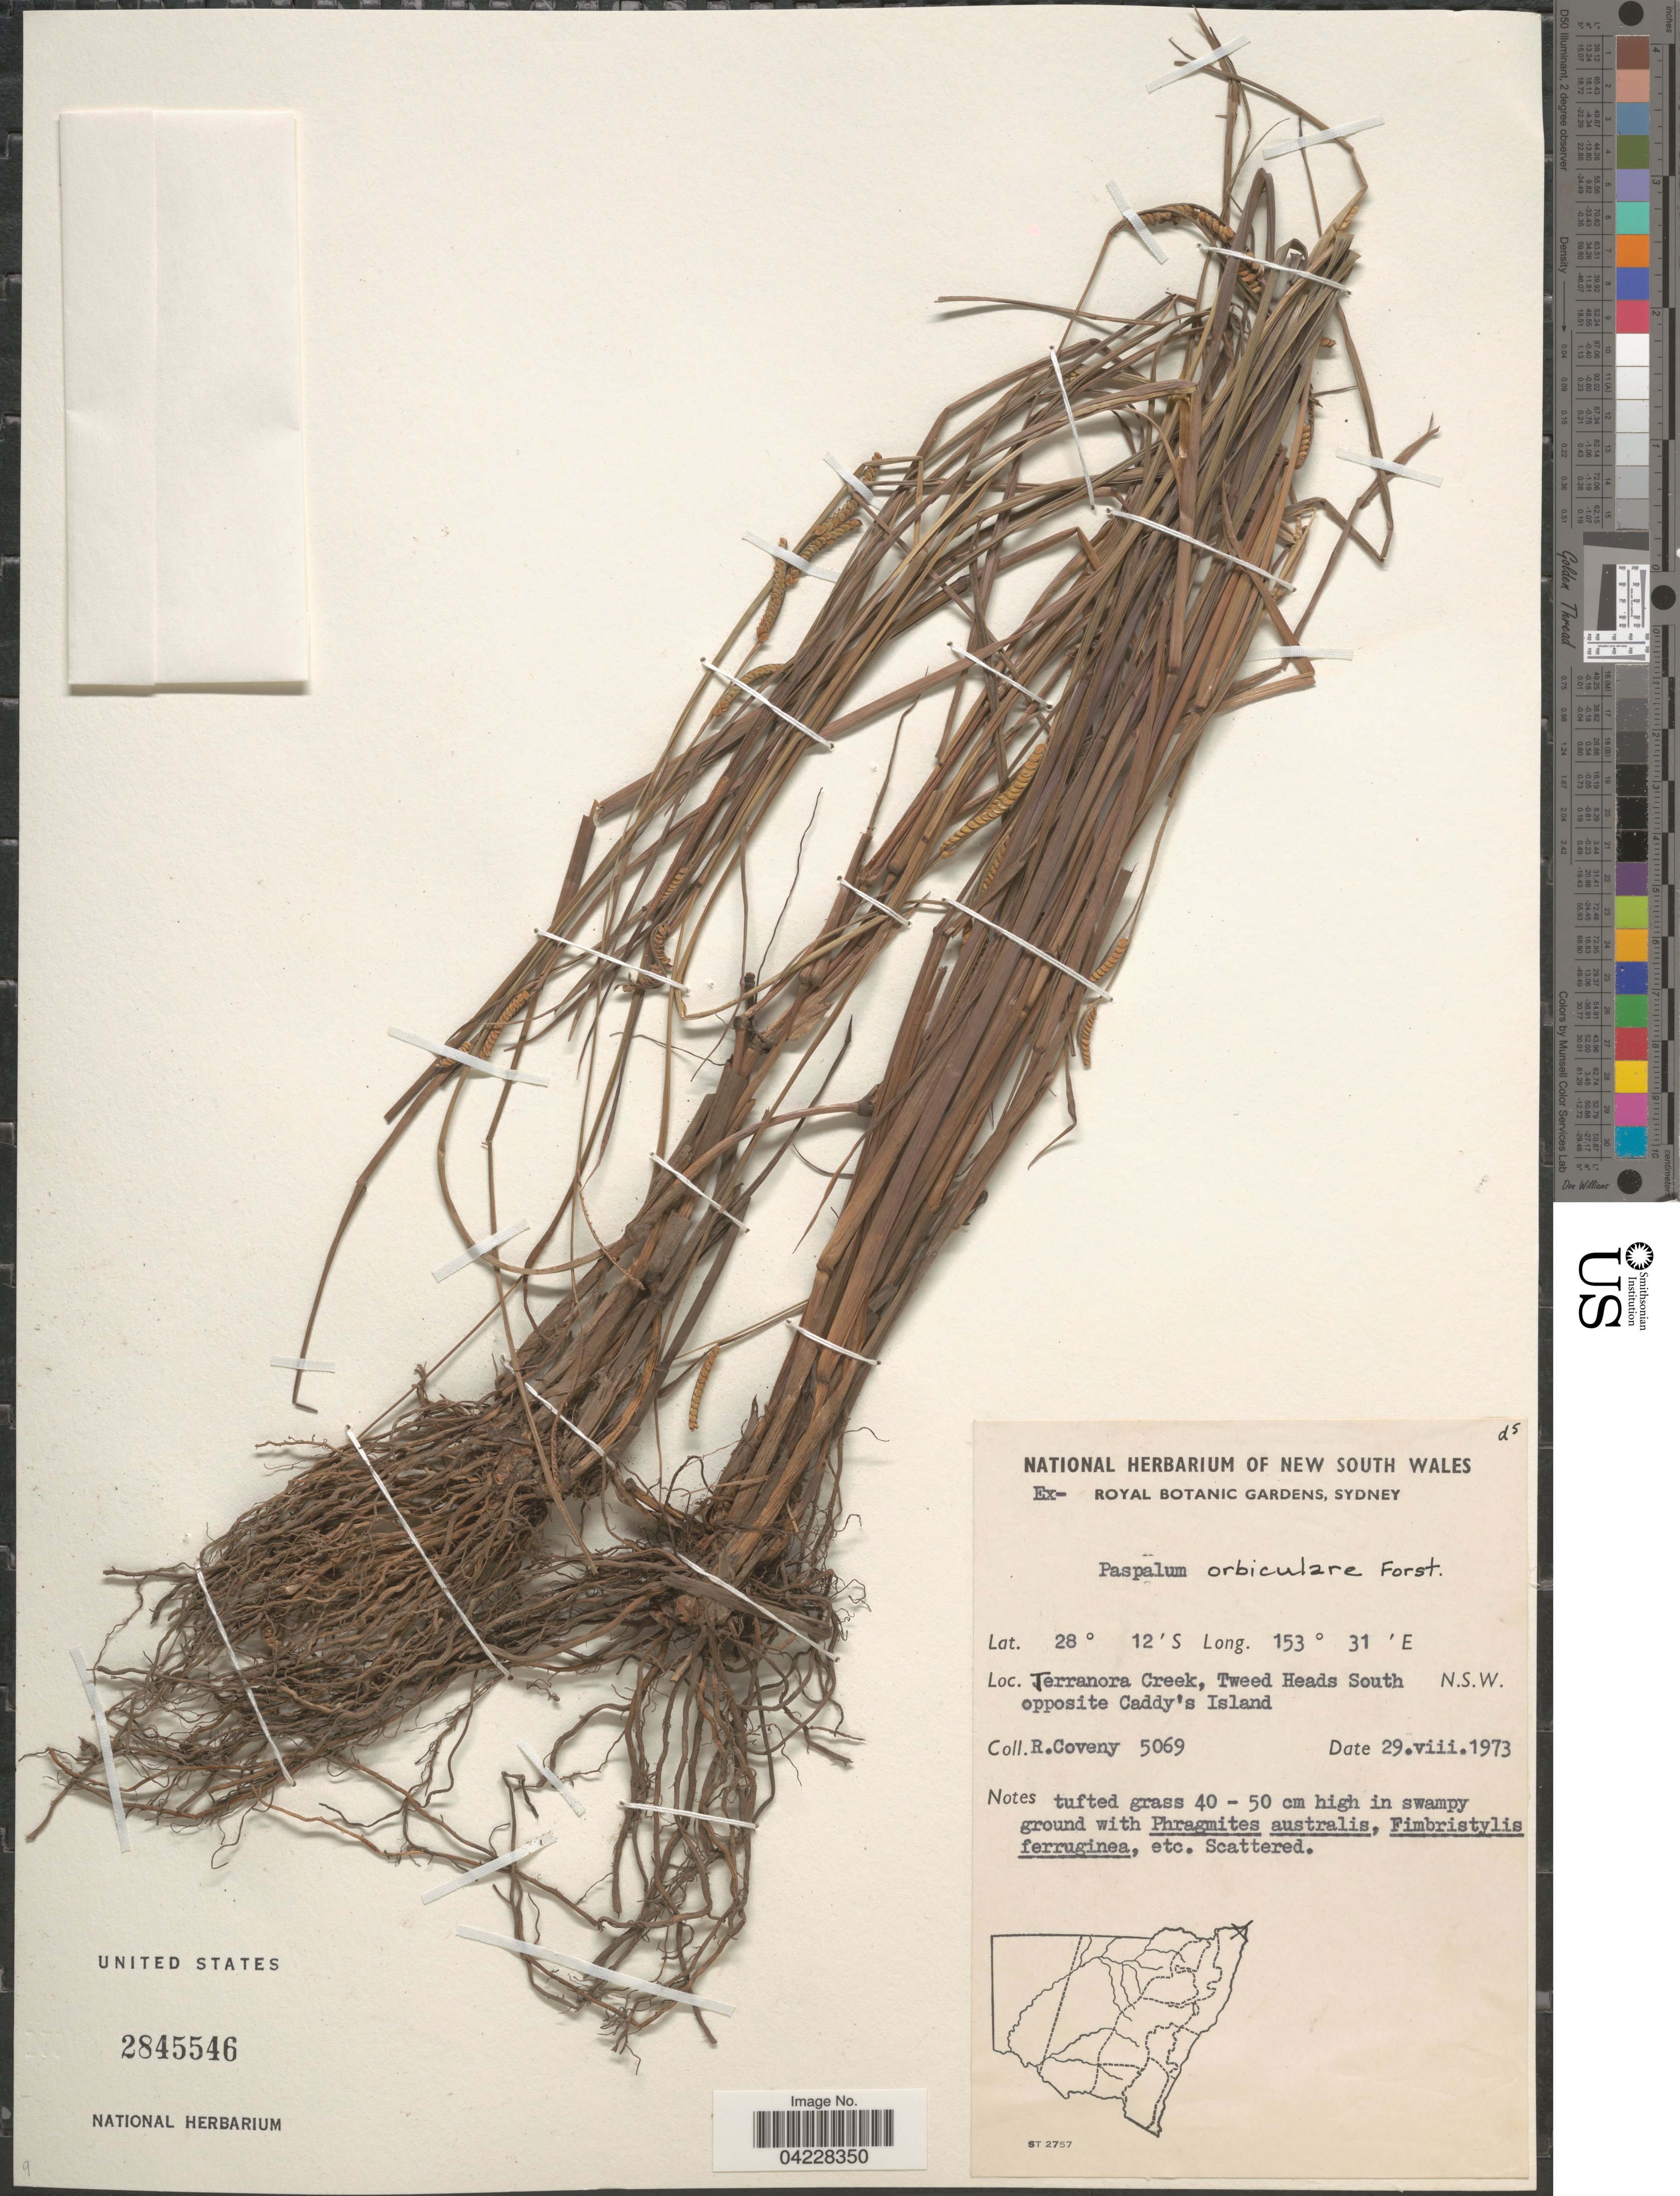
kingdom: Plantae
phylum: Tracheophyta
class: Liliopsida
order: Poales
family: Poaceae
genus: Paspalum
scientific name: Paspalum orbiculare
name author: G. Forst.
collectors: R. Coveny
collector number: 5069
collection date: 1973-08-29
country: Australia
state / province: New South Wales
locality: Terranora Creek, Tweed Heads South opposite Caddy's Island.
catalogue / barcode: US 2845546